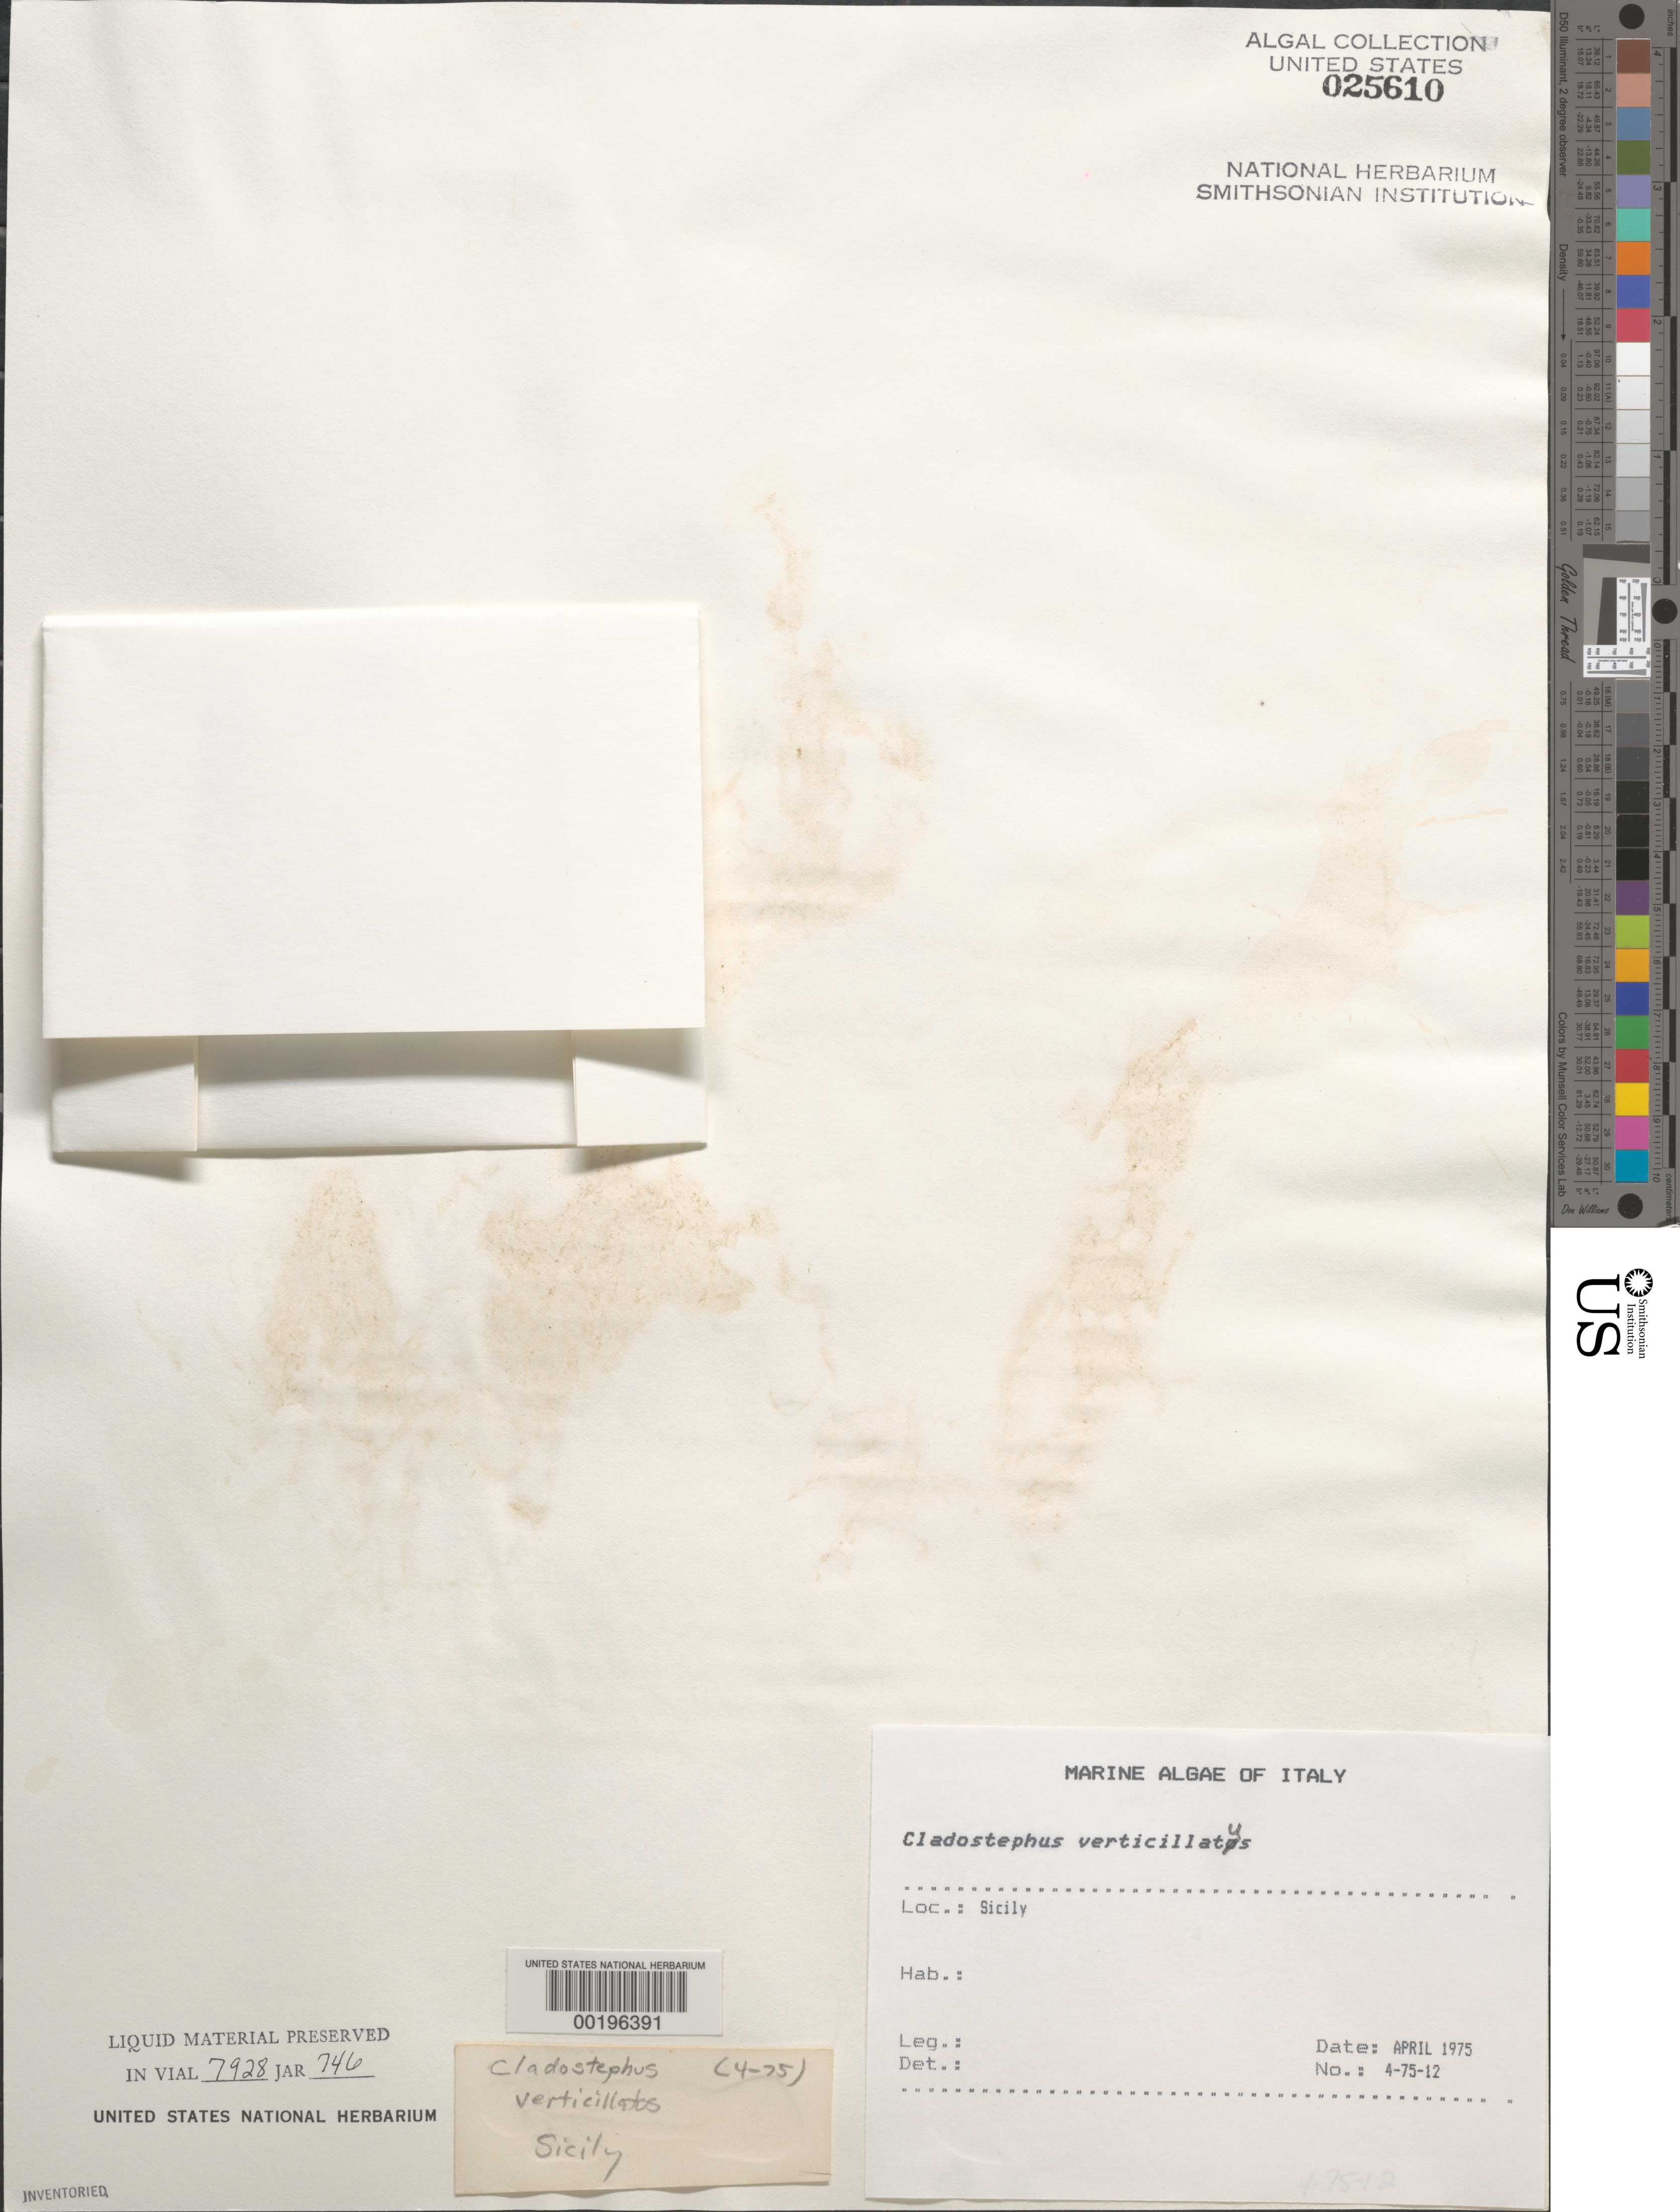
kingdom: Chromista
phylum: Ochrophyta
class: Phaeophyceae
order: Sphacelariales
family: Cladostephaceae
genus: Cladostephus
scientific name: Cladostephus hirsutus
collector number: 4-75-12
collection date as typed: Apr 1975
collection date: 1975-04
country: Italy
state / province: Siciliana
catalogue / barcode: US 25610